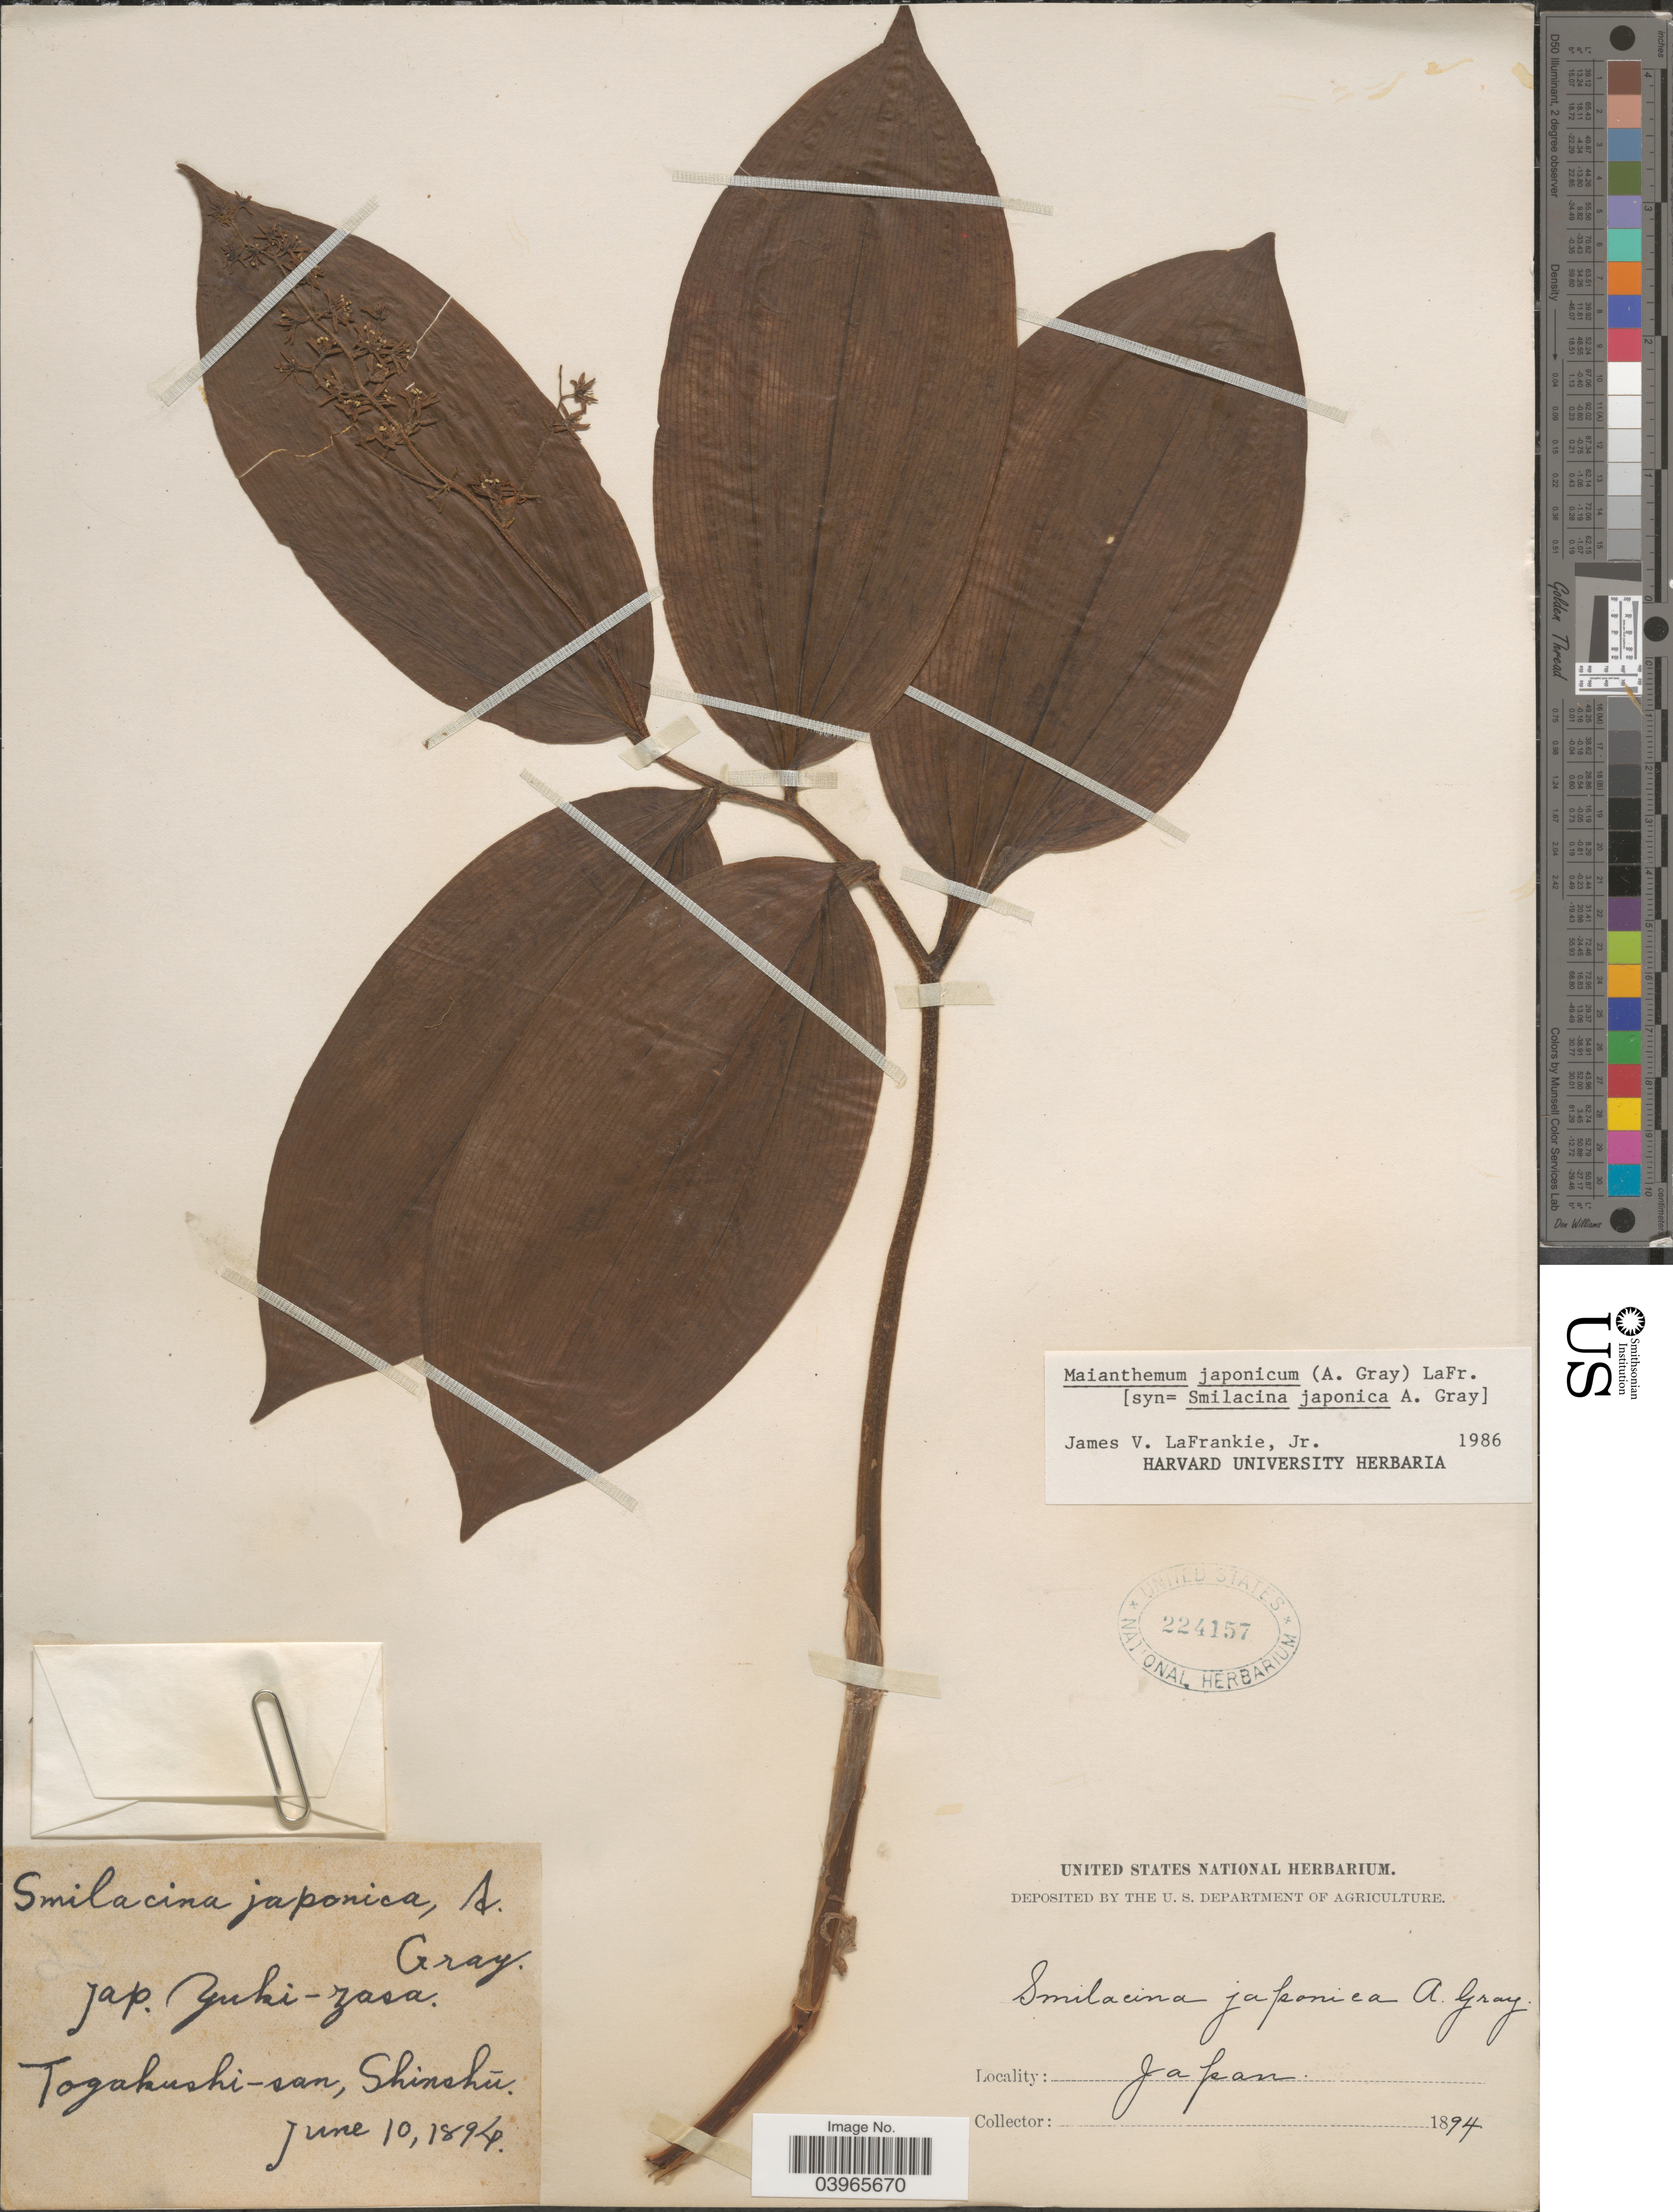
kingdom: Plantae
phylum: Tracheophyta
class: Liliopsida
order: Asparagales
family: Asparagaceae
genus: Maianthemum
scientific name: Maianthemum japonicum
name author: (A. Gray) La Frankie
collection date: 1894-06-10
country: Japan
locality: Togakushi-san, Shinshū.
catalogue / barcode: US 224157